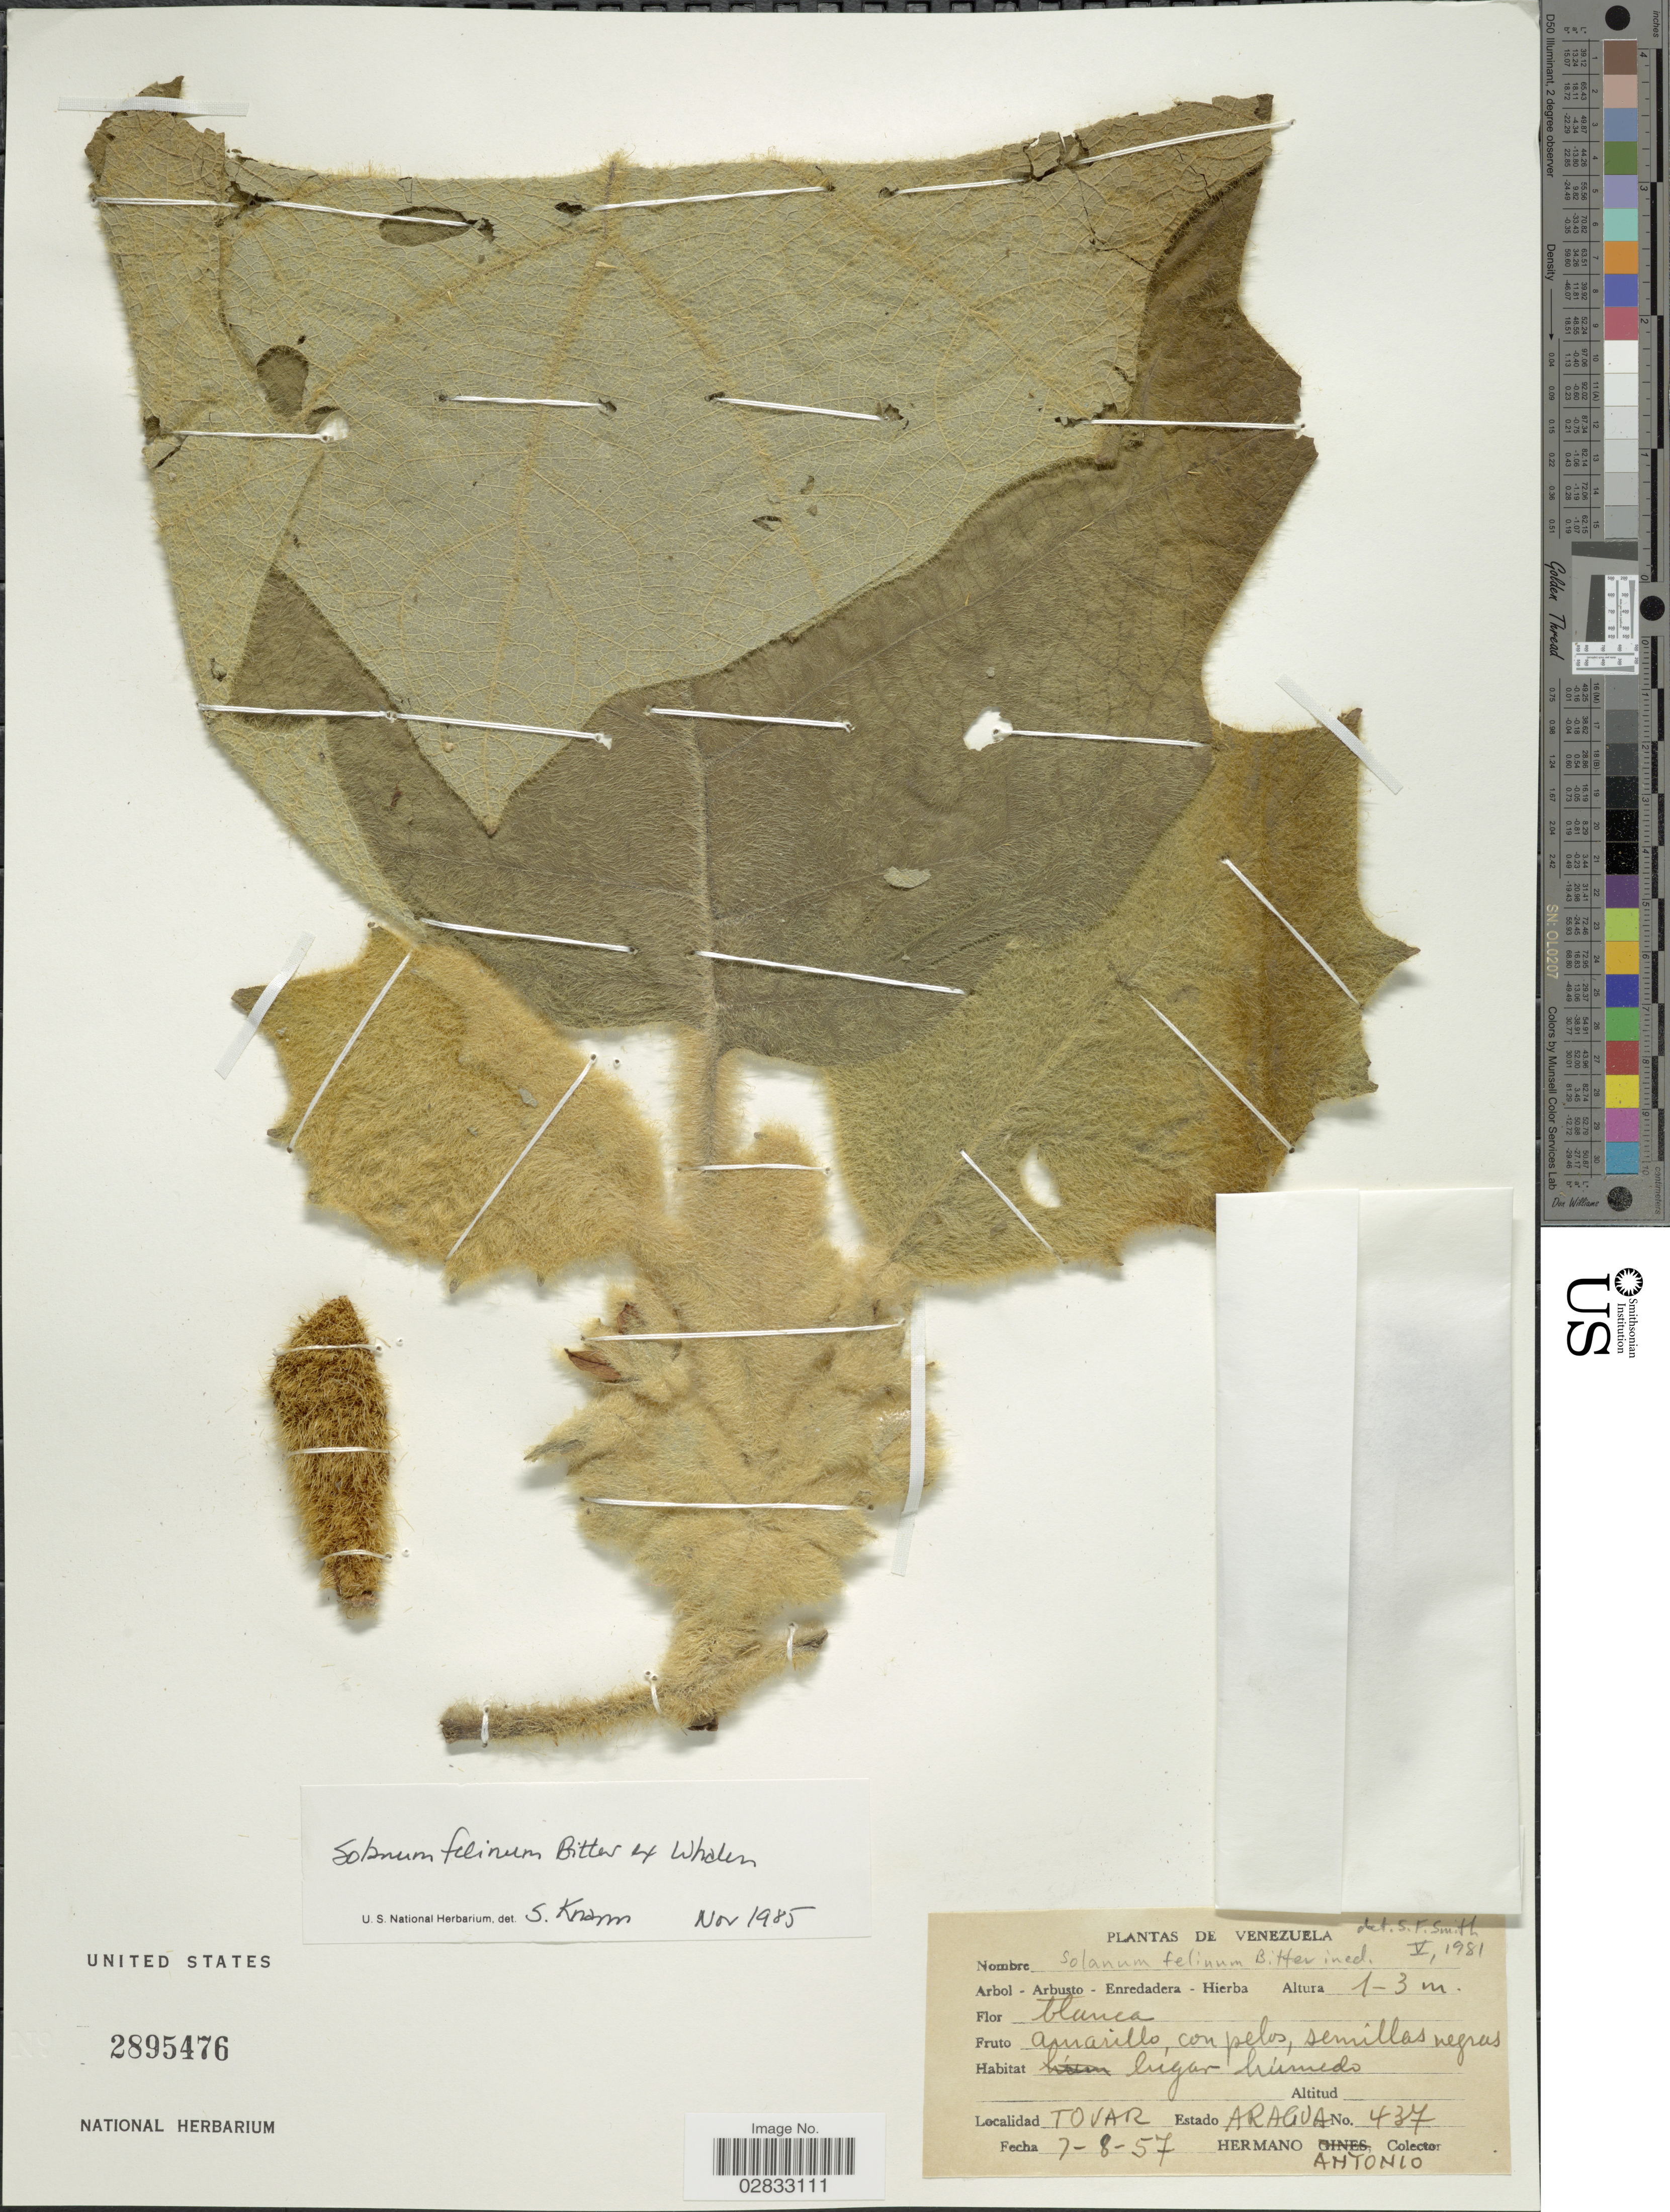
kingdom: Plantae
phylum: Tracheophyta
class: Magnoliopsida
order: Solanales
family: Solanaceae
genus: Solanum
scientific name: Solanum felinum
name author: Bitter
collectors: H. Antonio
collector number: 437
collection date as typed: Transcribed d/m/y: 7/8/57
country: Venezuela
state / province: Aragua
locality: Tovar.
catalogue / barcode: US 2895476